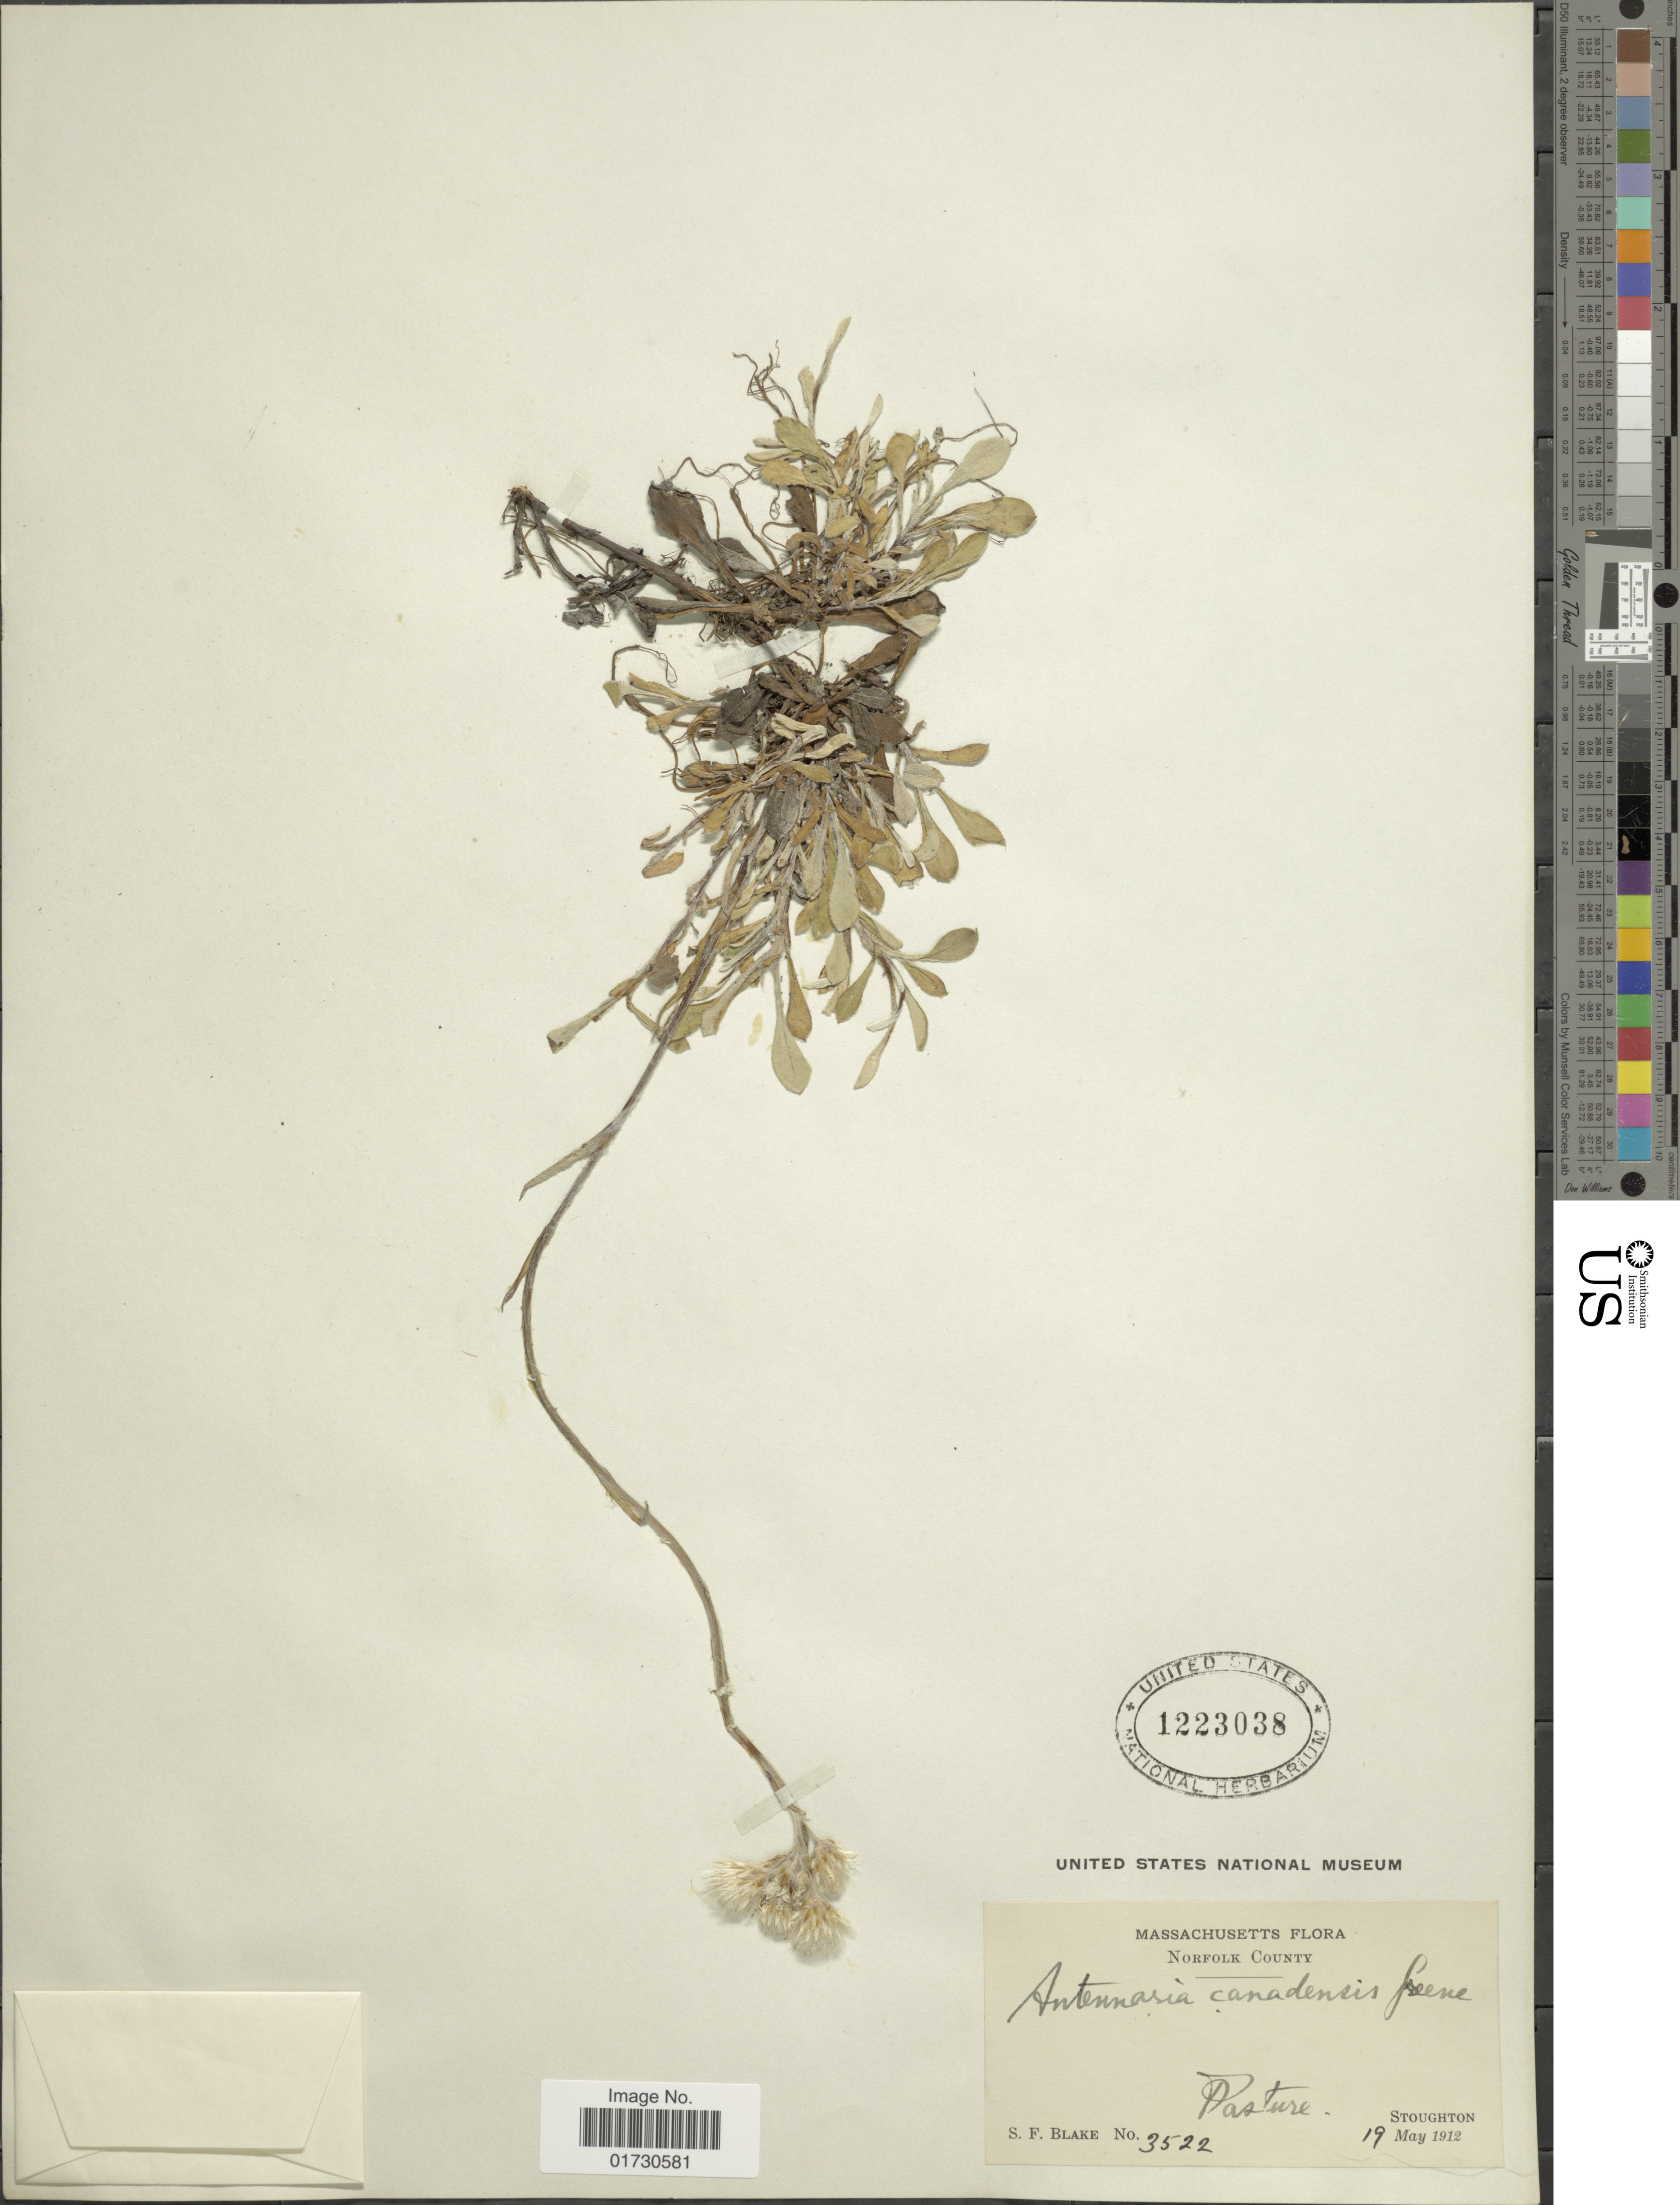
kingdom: Plantae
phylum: Tracheophyta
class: Magnoliopsida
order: Asterales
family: Asteraceae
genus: Antennaria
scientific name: Antennaria canadensis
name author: Greene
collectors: S. Blake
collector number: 3522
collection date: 1912-05-19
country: United States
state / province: Massachusetts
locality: Norfolk County, Pasture Stoughton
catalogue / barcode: US 1223038